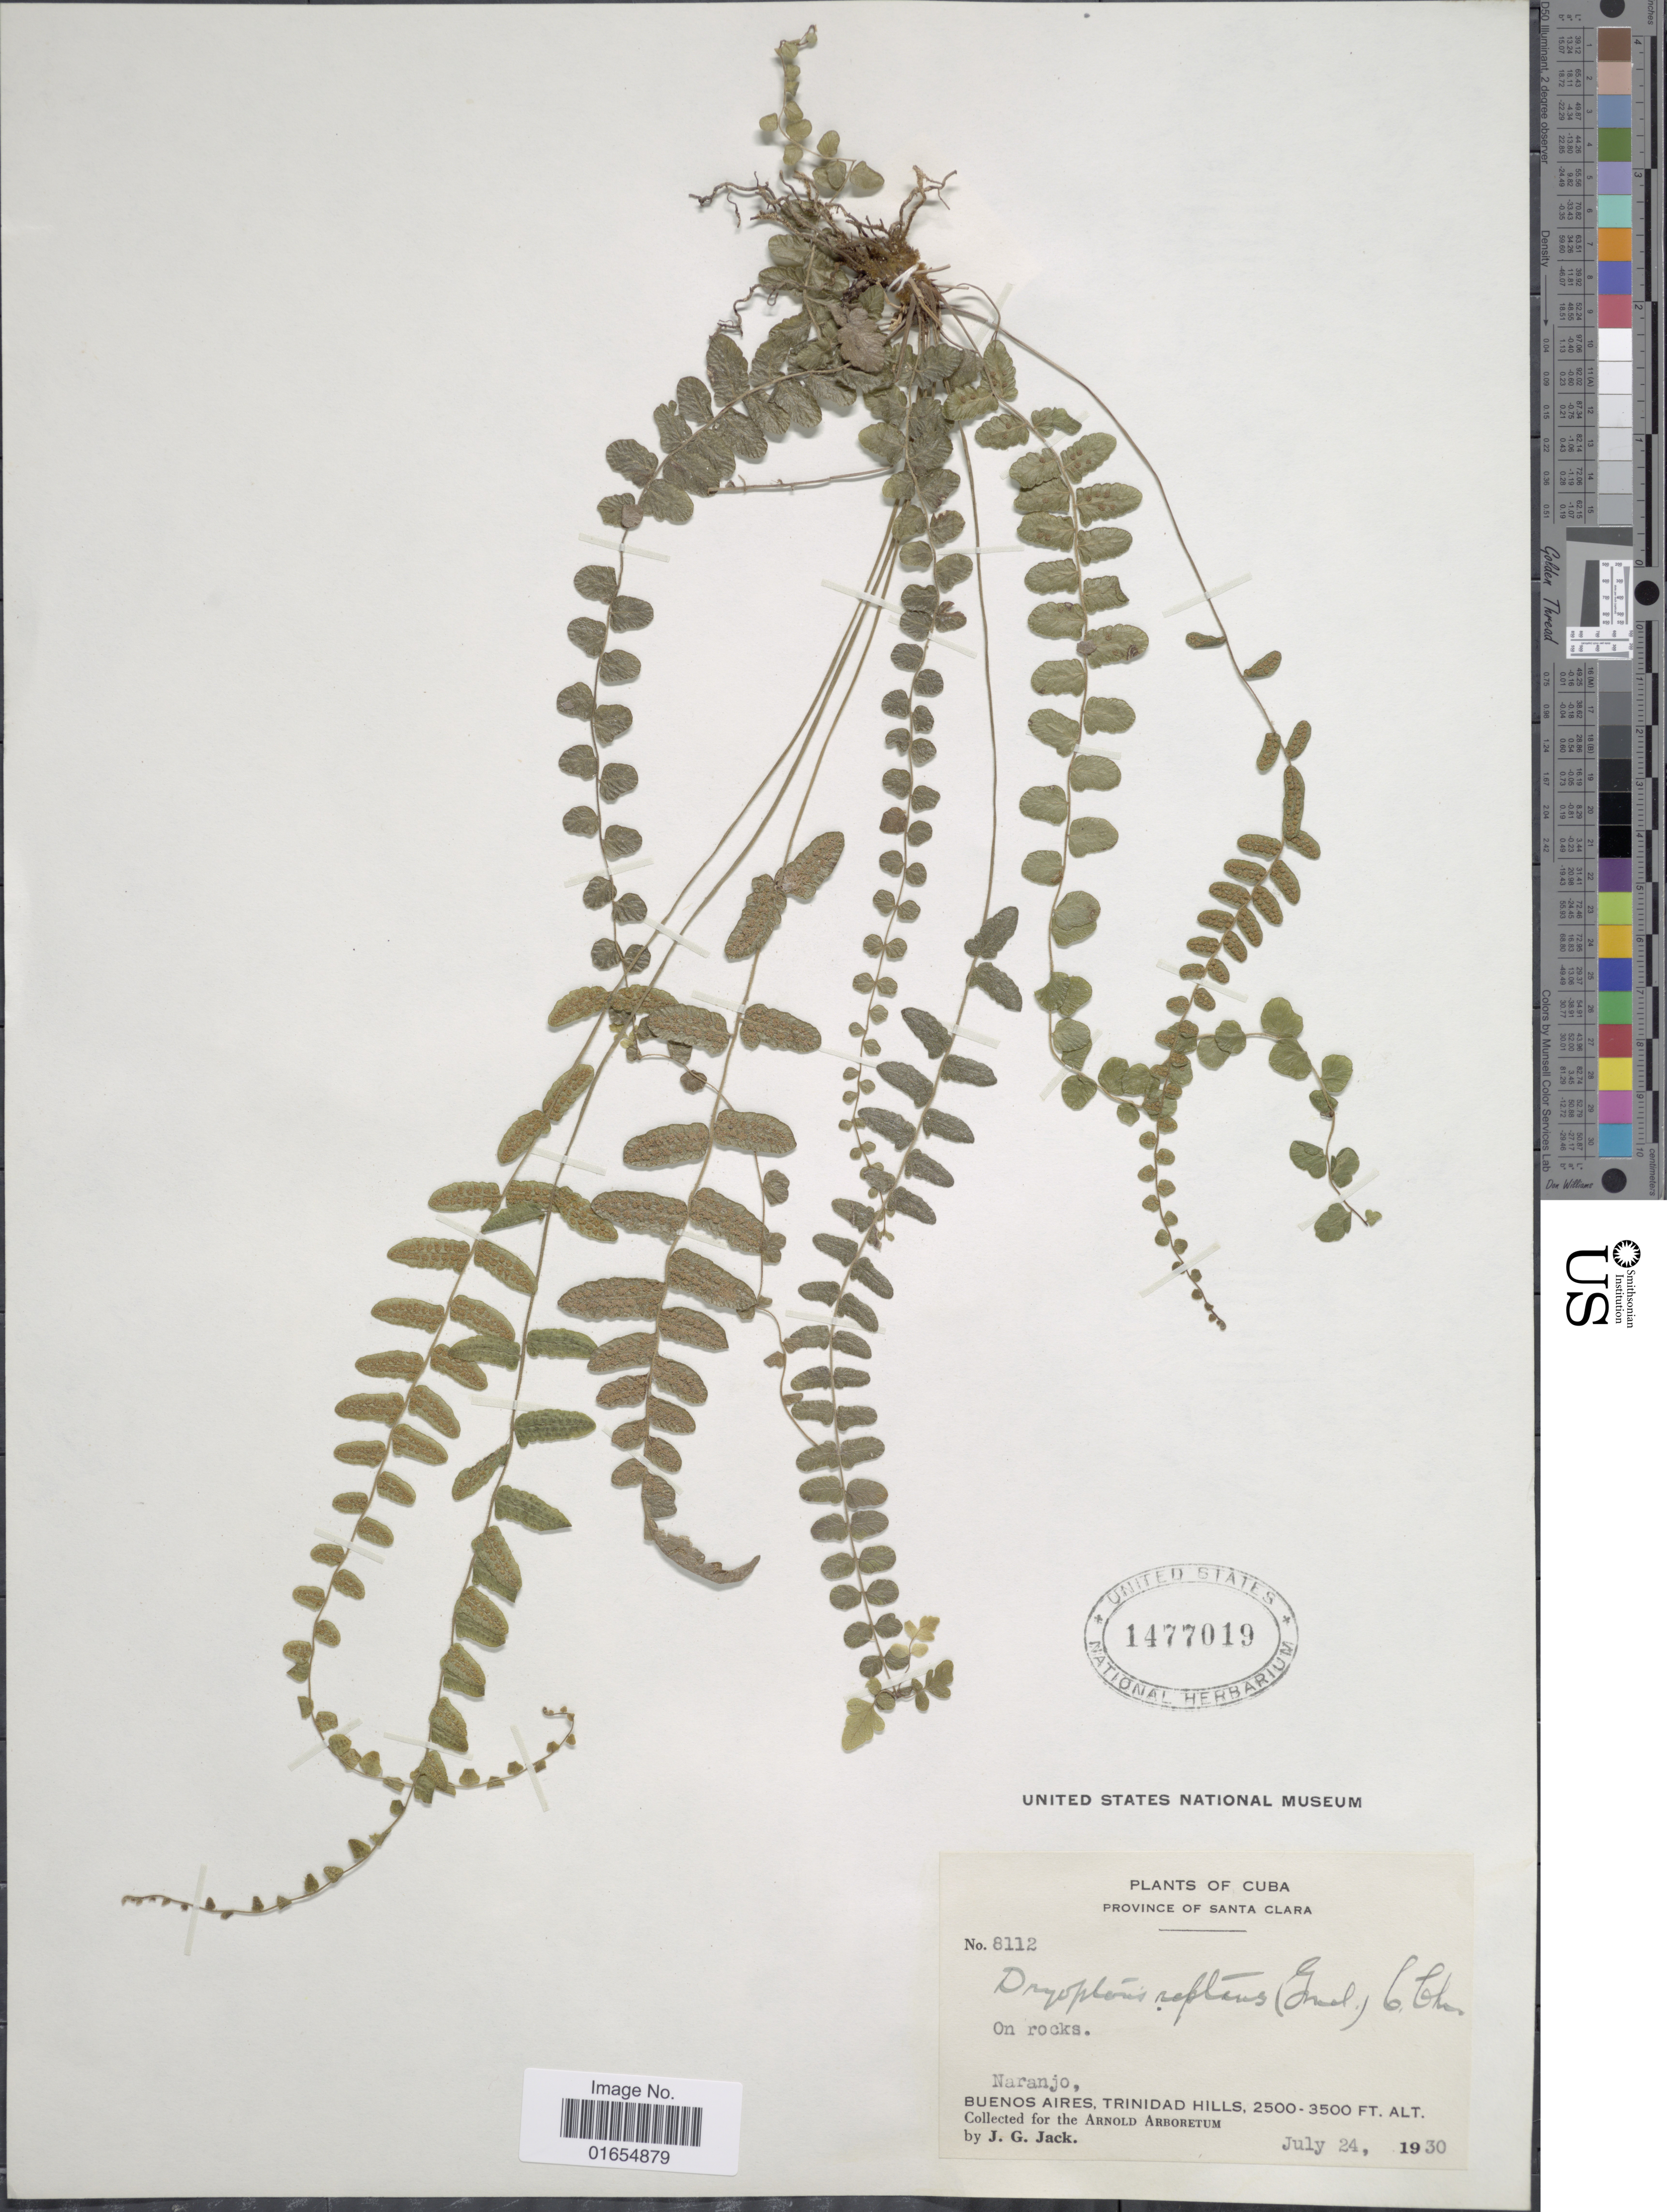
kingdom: Plantae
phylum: Tracheophyta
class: Polypodiopsida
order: Polypodiales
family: Thelypteridaceae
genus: Goniopteris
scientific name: Goniopteris reptans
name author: (J.F. Gmel.) C. Presl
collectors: J. G. Jack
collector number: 8112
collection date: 1930-07-24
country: Cuba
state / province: Las Villas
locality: Province of Santa Clara, Naranjo, Buenos Aires, Trinidad Hills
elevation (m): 762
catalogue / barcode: US 1477019